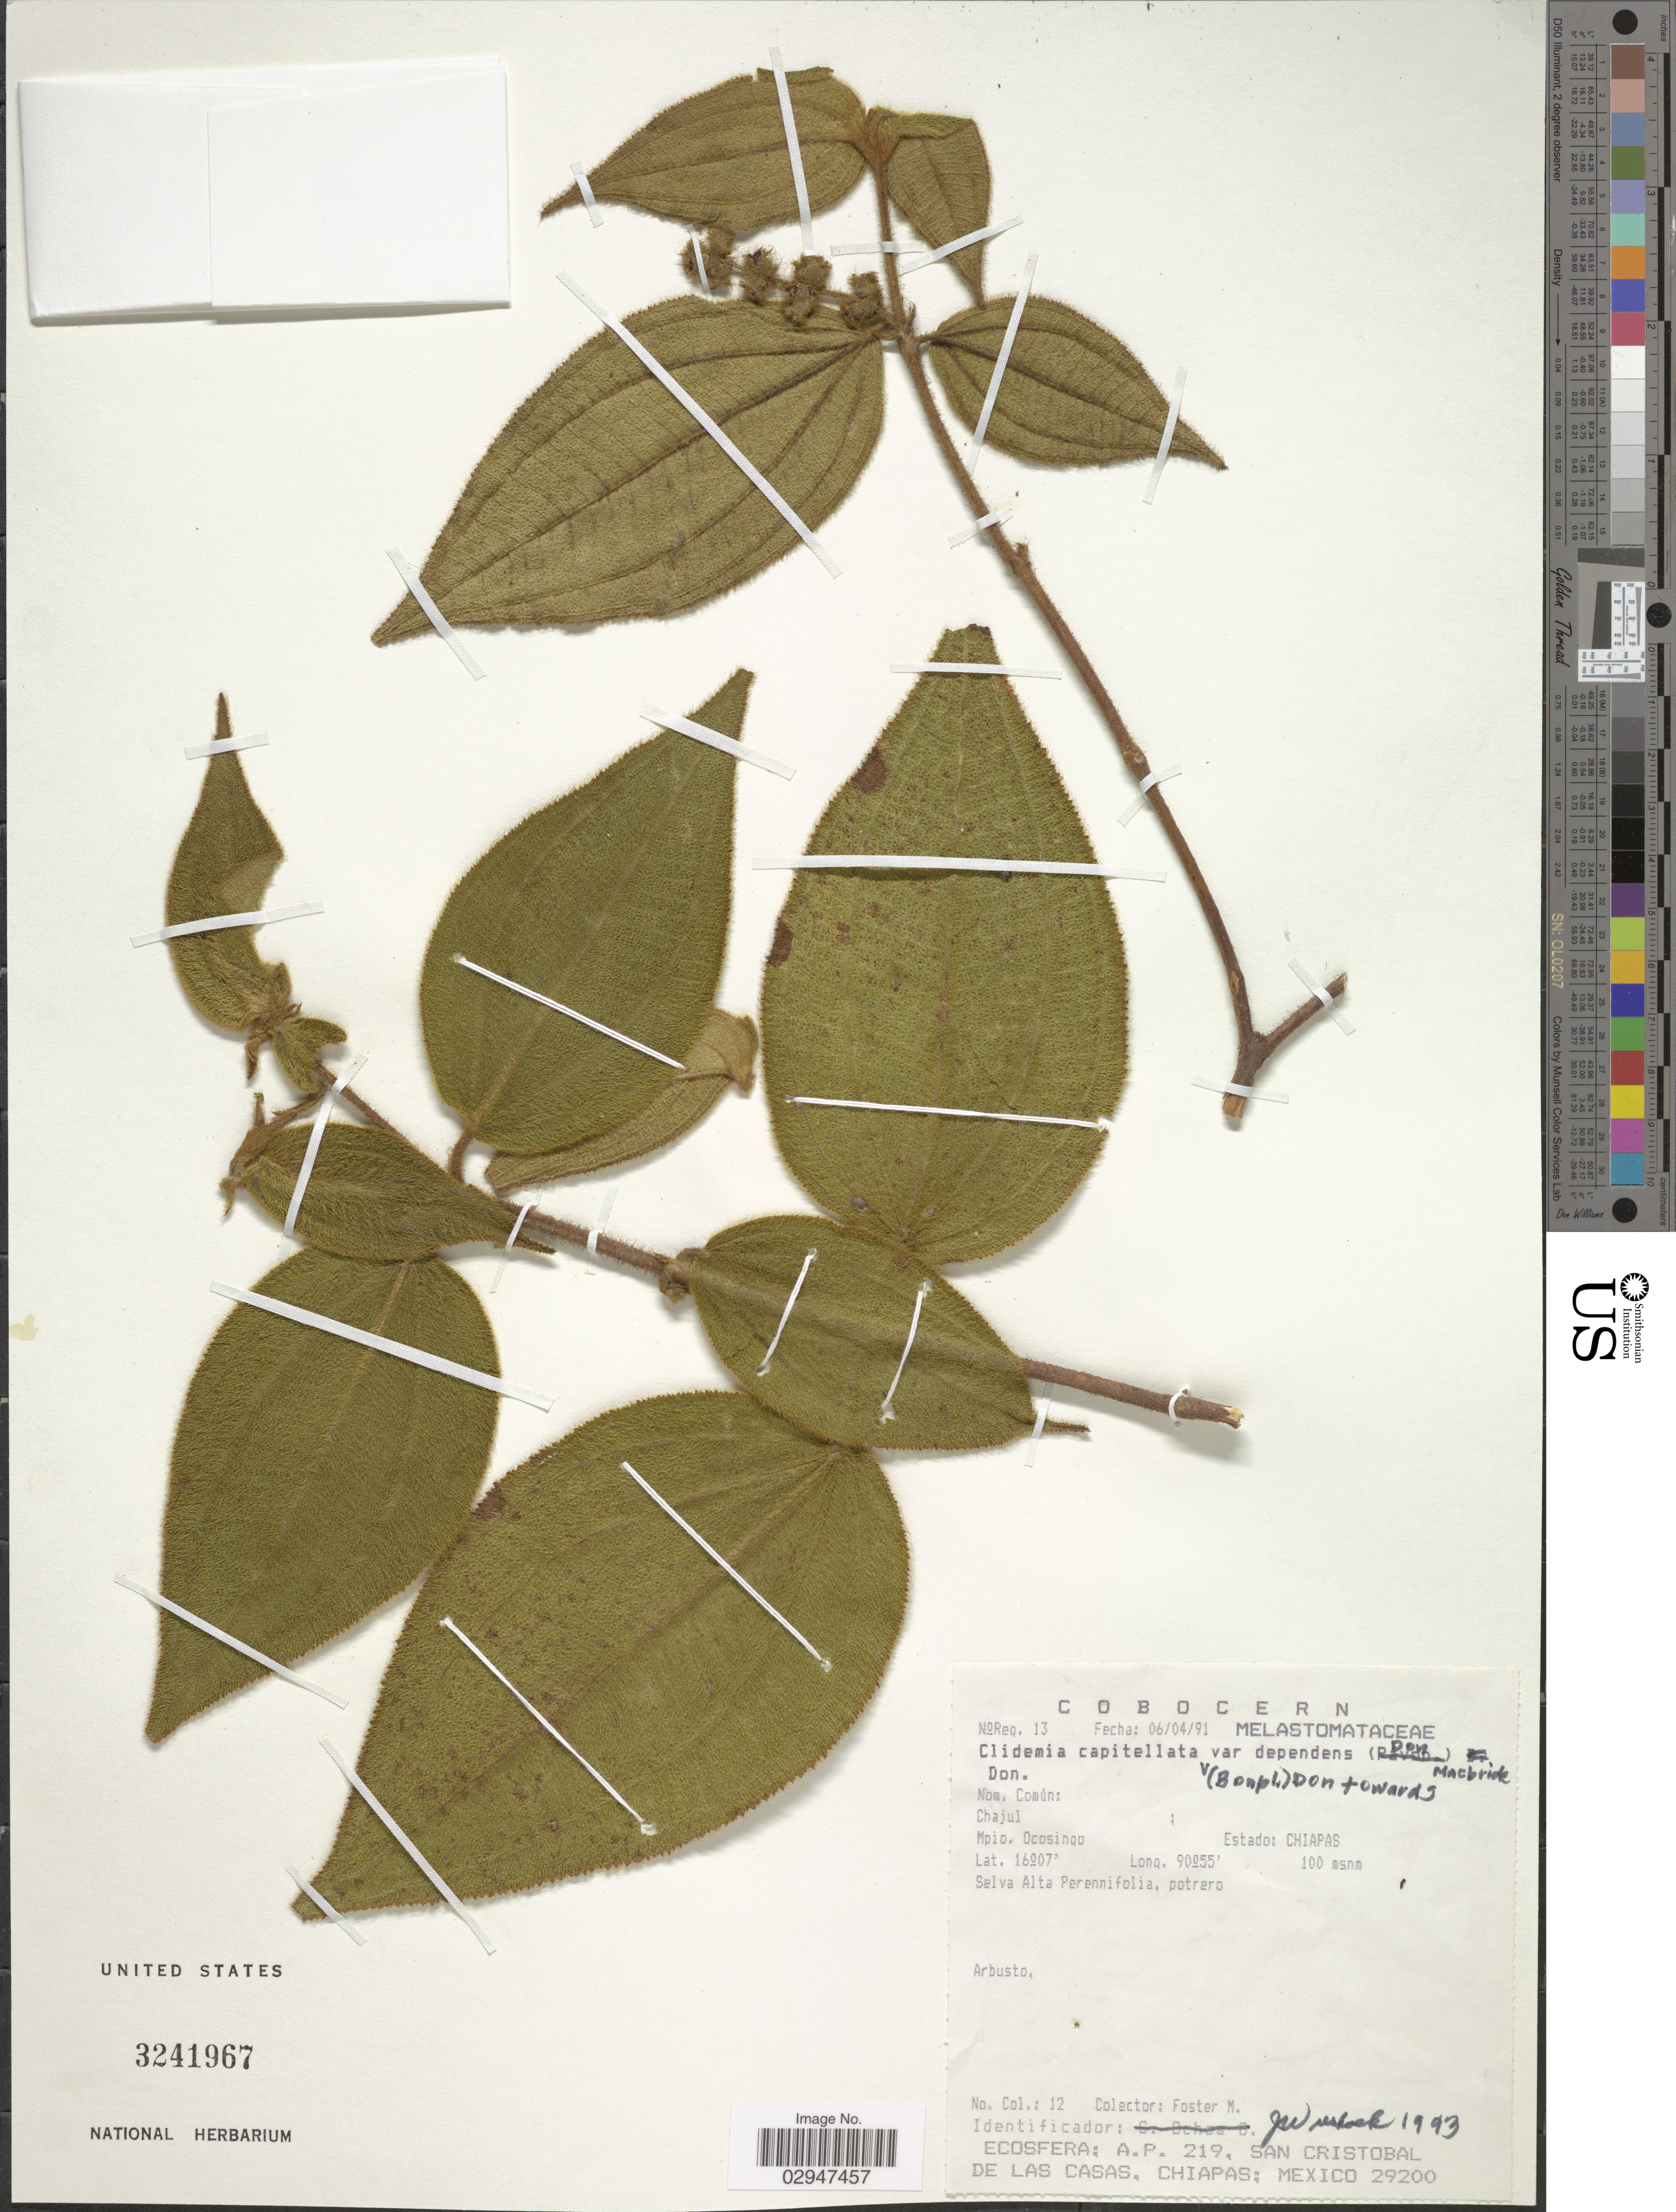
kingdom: Plantae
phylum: Tracheophyta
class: Magnoliopsida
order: Myrtales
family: Melastomataceae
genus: Clidemia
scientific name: Clidemia capitellata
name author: (Bonpl.) D. Don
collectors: M. Foster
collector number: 12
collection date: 1991-04-06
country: Mexico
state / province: Chiapas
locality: Mpio. Ocosingo. Selva Alta Perennifolia, potrero.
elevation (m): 100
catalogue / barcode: US 3241967